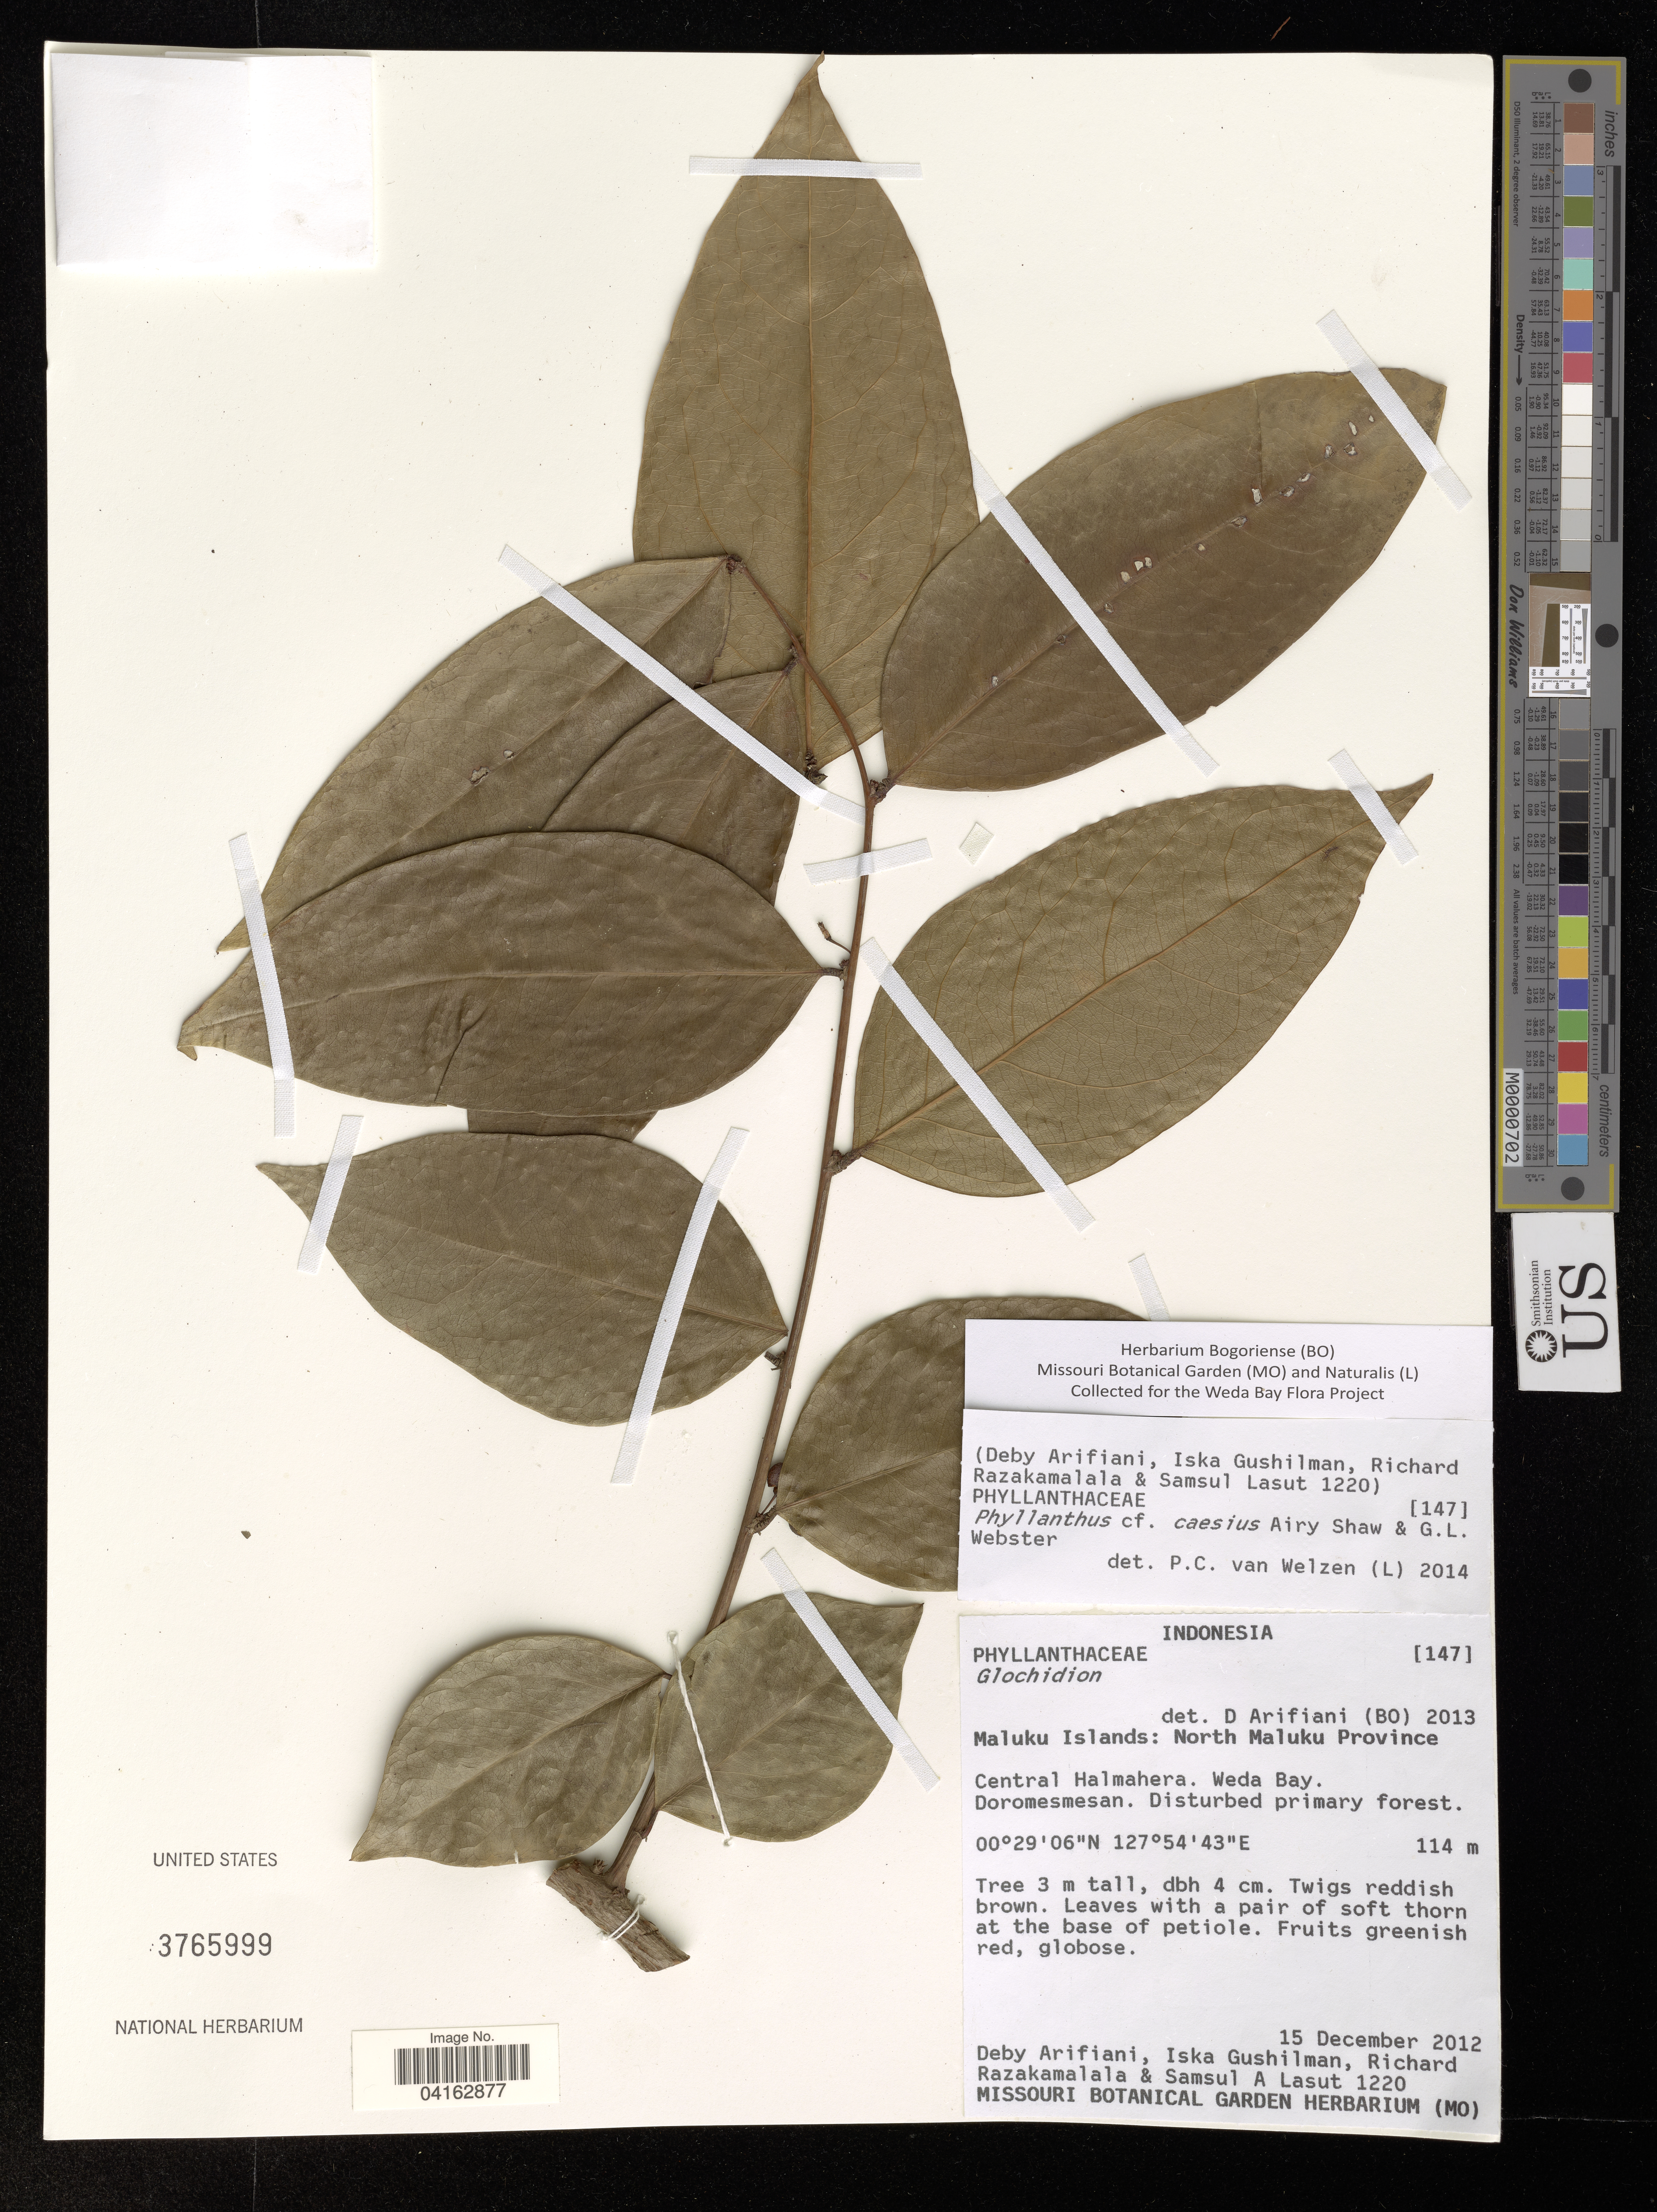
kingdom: Plantae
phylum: Tracheophyta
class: Magnoliopsida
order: Malpighiales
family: Phyllanthaceae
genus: Phyllanthus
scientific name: Phyllanthus caesius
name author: Airy Shaw & G.L. Webster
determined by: Welzen, P. C. van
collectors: D. Arifiani, I. Gushilman, R. Razakamalala & S. Lasut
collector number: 1220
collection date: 2012-12-15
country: Indonesia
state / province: Maluku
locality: Maluku Islands: North Maluku Province. Central Halmahera. Weda Bay. Doromesmesan. Disturbed primary forest.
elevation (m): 114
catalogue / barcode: US 3765999